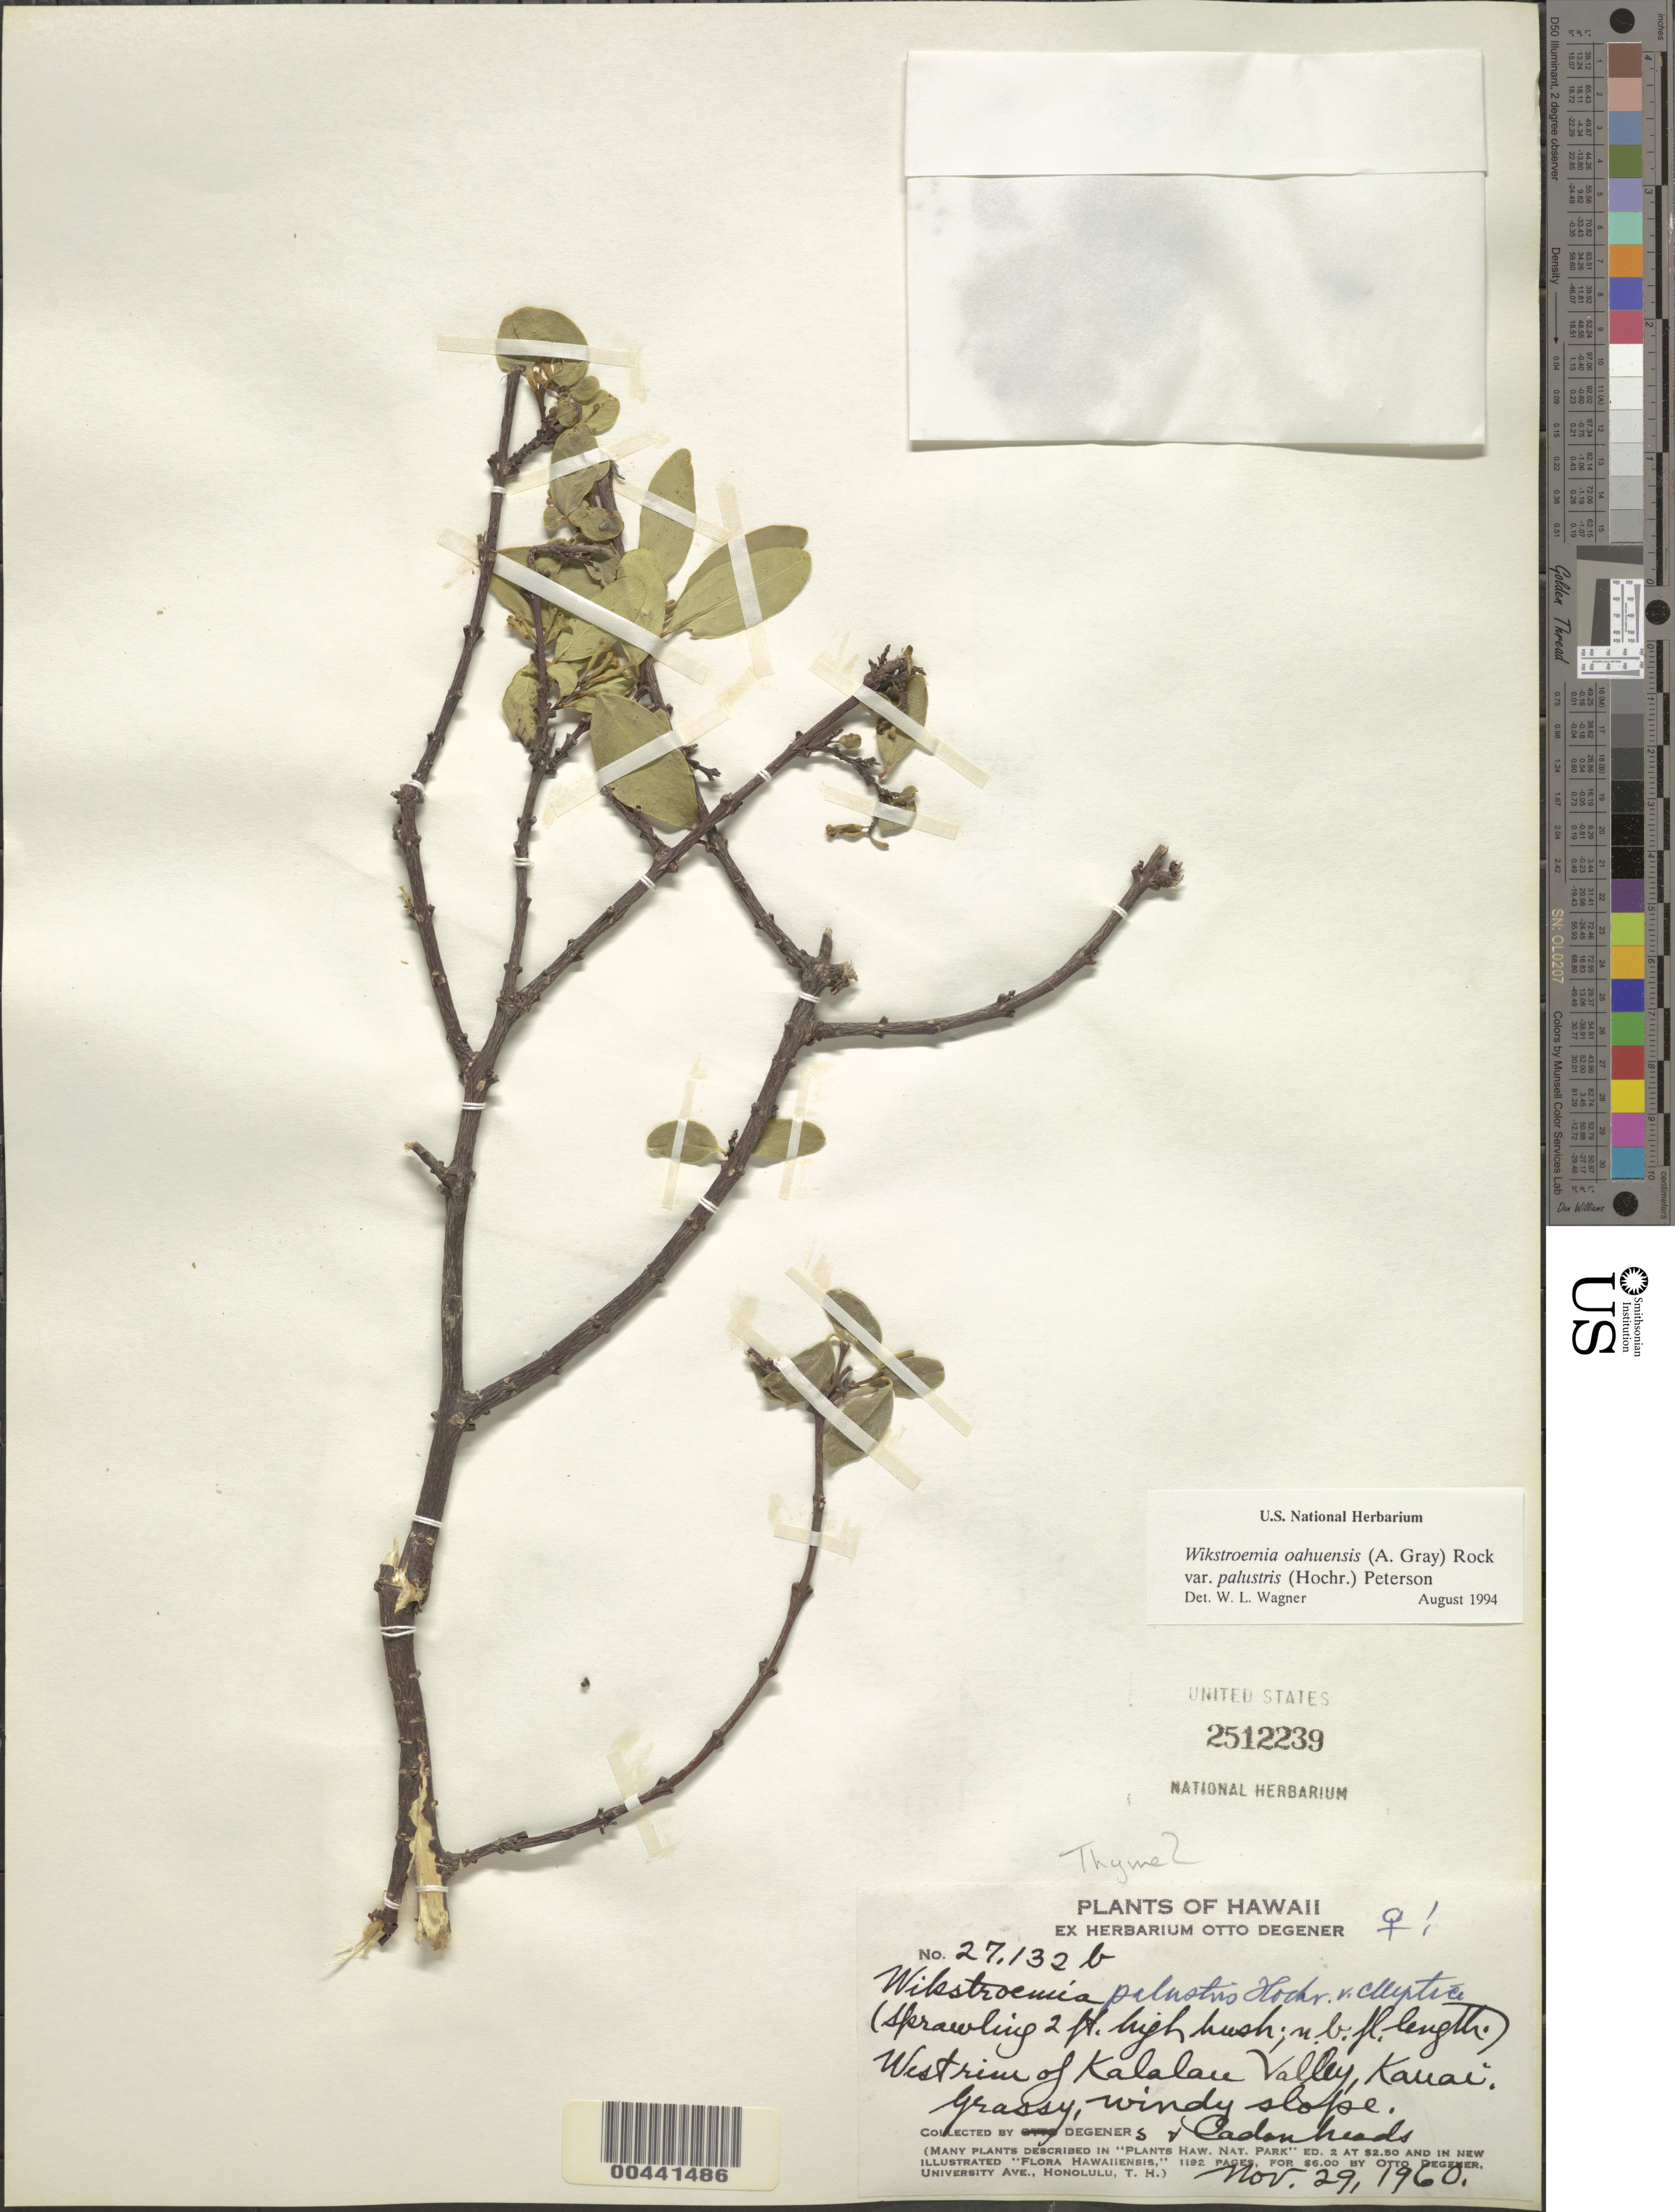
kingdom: Plantae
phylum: Tracheophyta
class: Magnoliopsida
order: Malvales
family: Thymelaeaceae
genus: Wikstroemia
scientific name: Wikstroemia oahuensis var. palustris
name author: (Hochr.) B. Peterson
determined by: Wagner, W. L., (BOT), Smithsonian Institution - National Museum of Natural History (UNITED STATES)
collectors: O. Degener, I. Degener & Cadenheads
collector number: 27132b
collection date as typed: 29 Nov 1960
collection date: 1960-11-29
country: United States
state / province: Hawaii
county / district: Kauai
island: Kaua'i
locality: West rim of Kalalau Valley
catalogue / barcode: US 2512239